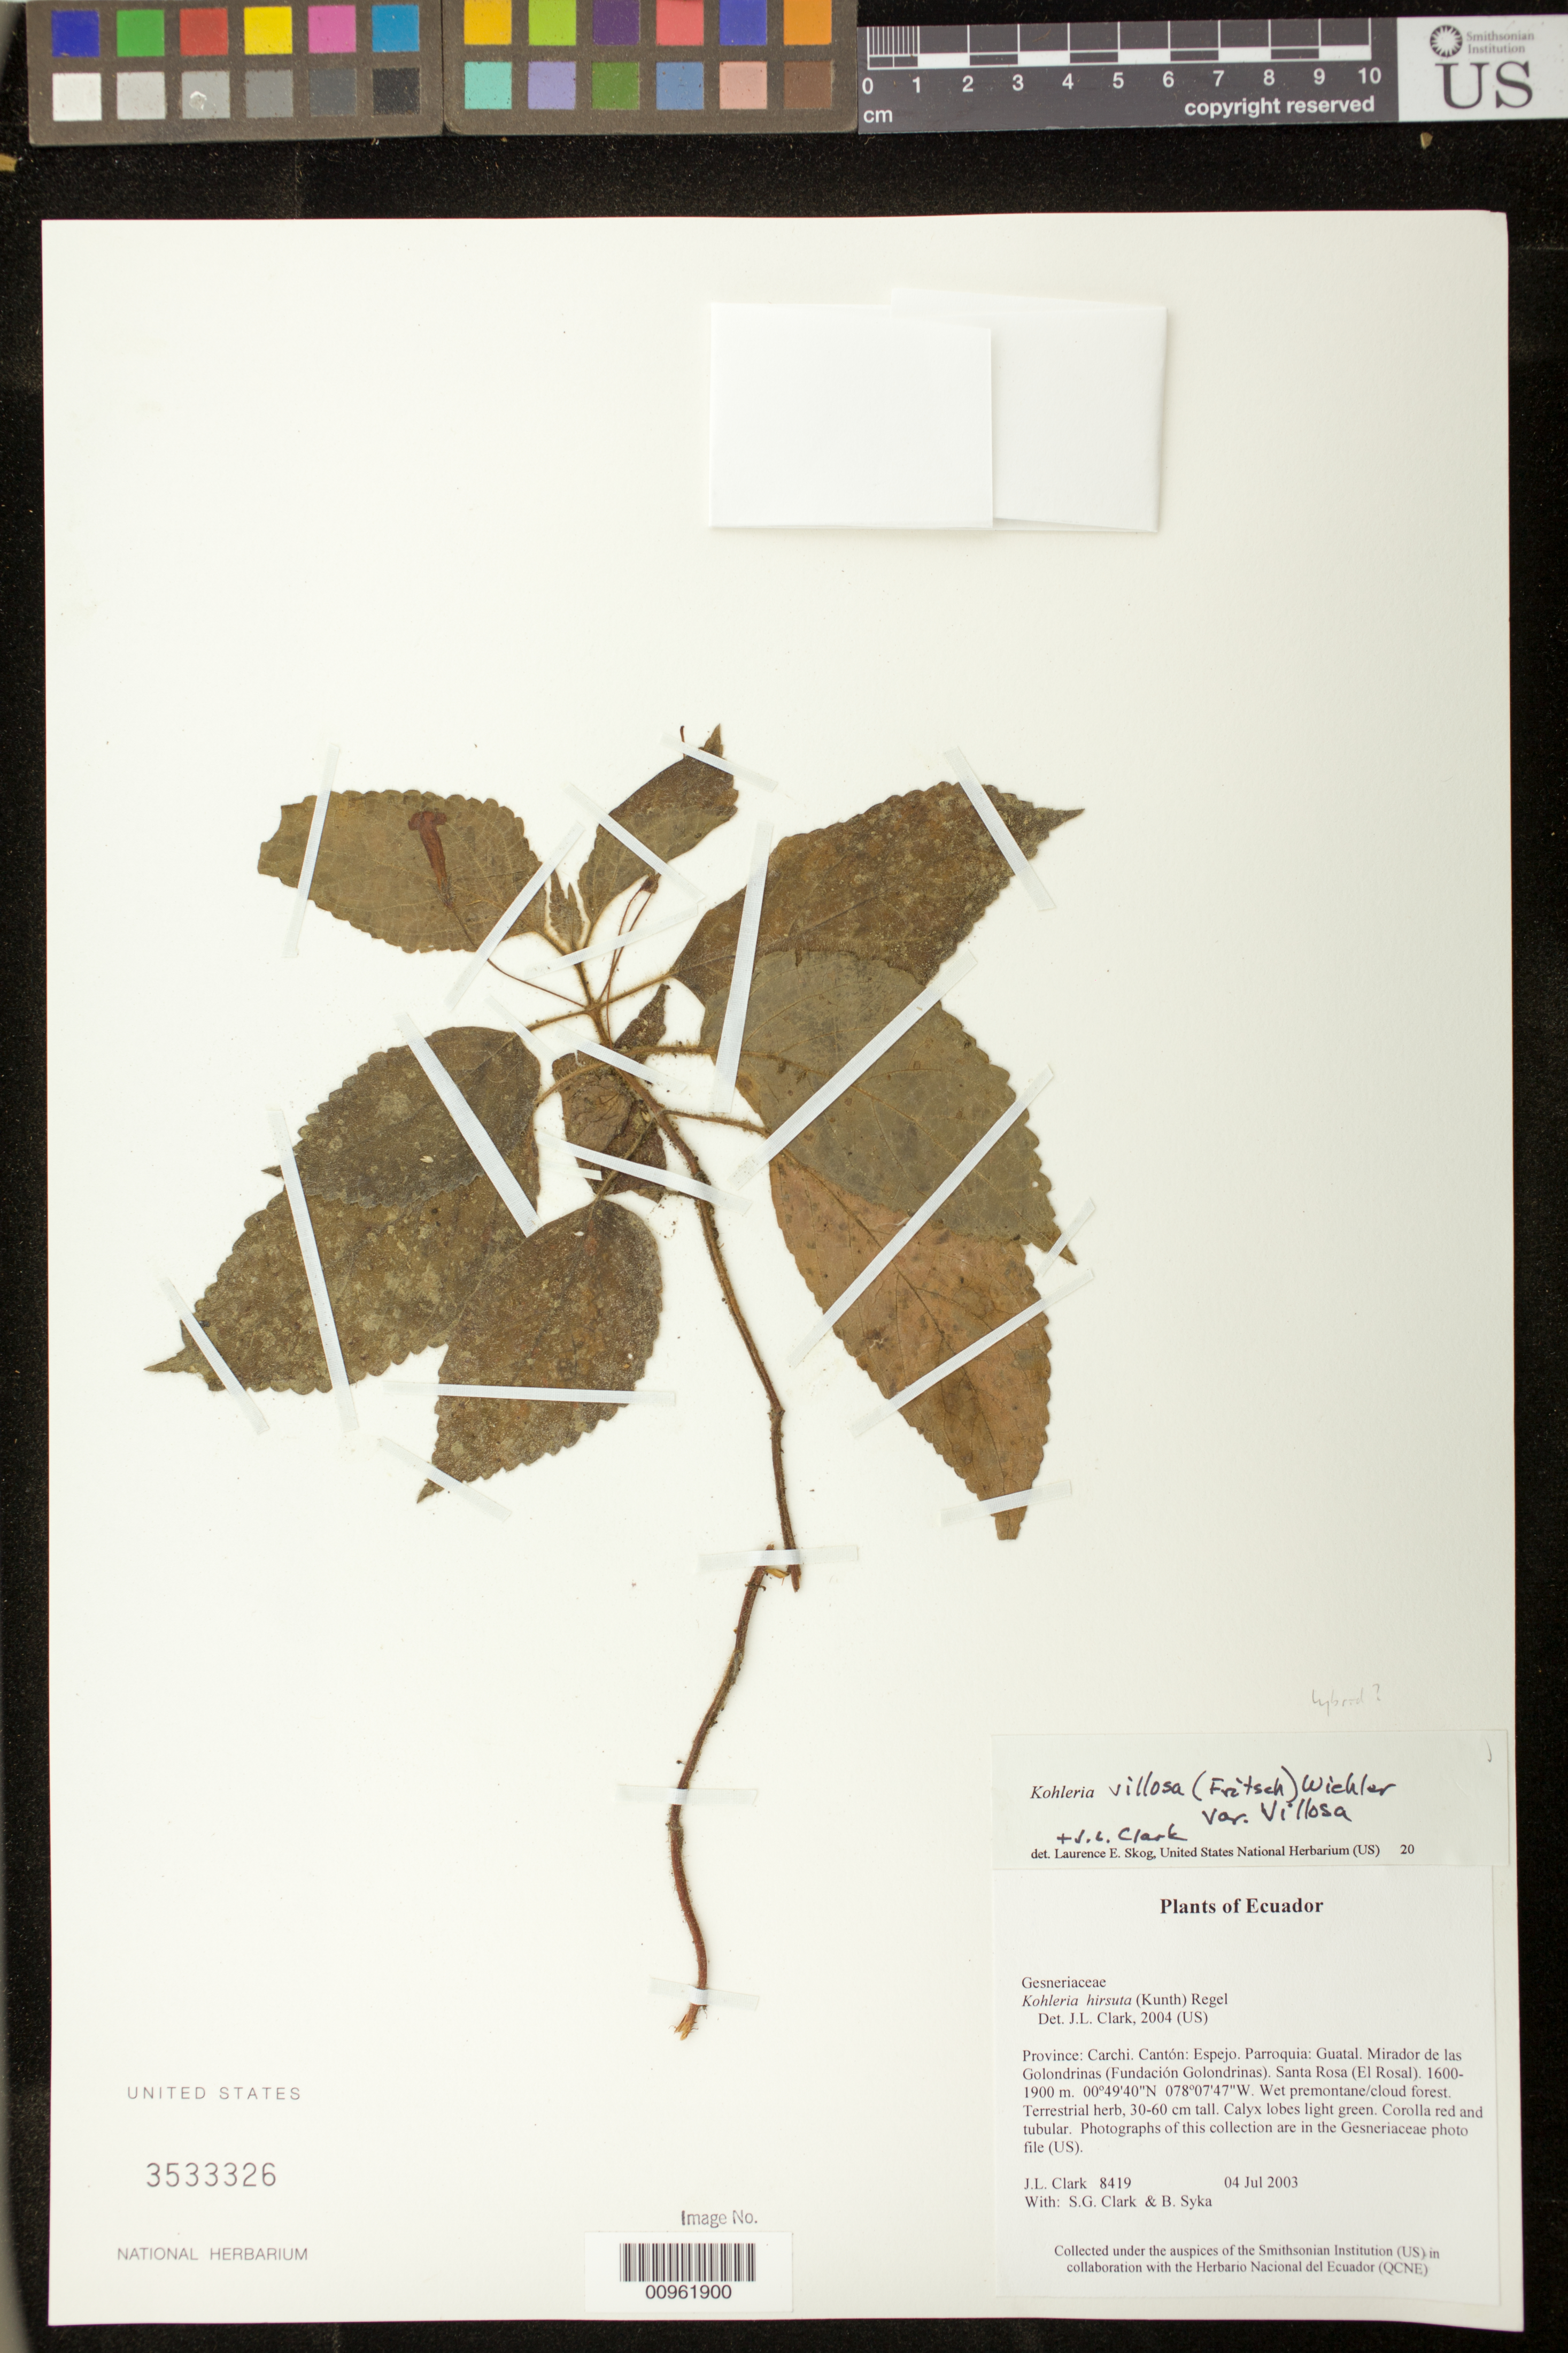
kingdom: Plantae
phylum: Tracheophyta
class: Magnoliopsida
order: Lamiales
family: Gesneriaceae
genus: Kohleria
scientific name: Kohleria villosa var. villosa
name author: (Fritsch) Wiehler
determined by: Clark, J. L.; Skog, Laurence E.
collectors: J. L. Clark, S. G. Clark & B. Syka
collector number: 8419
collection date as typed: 04 Jul 2003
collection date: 2003-07-04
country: Ecuador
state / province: Carchi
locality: Espejo. Parroquia: Guatal. Mirador de las Golondrinas (Fundación Golondrinas). Santa Rosa (El Rosal).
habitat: Wet premontane/cloud forest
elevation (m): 1600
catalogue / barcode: US 3533326